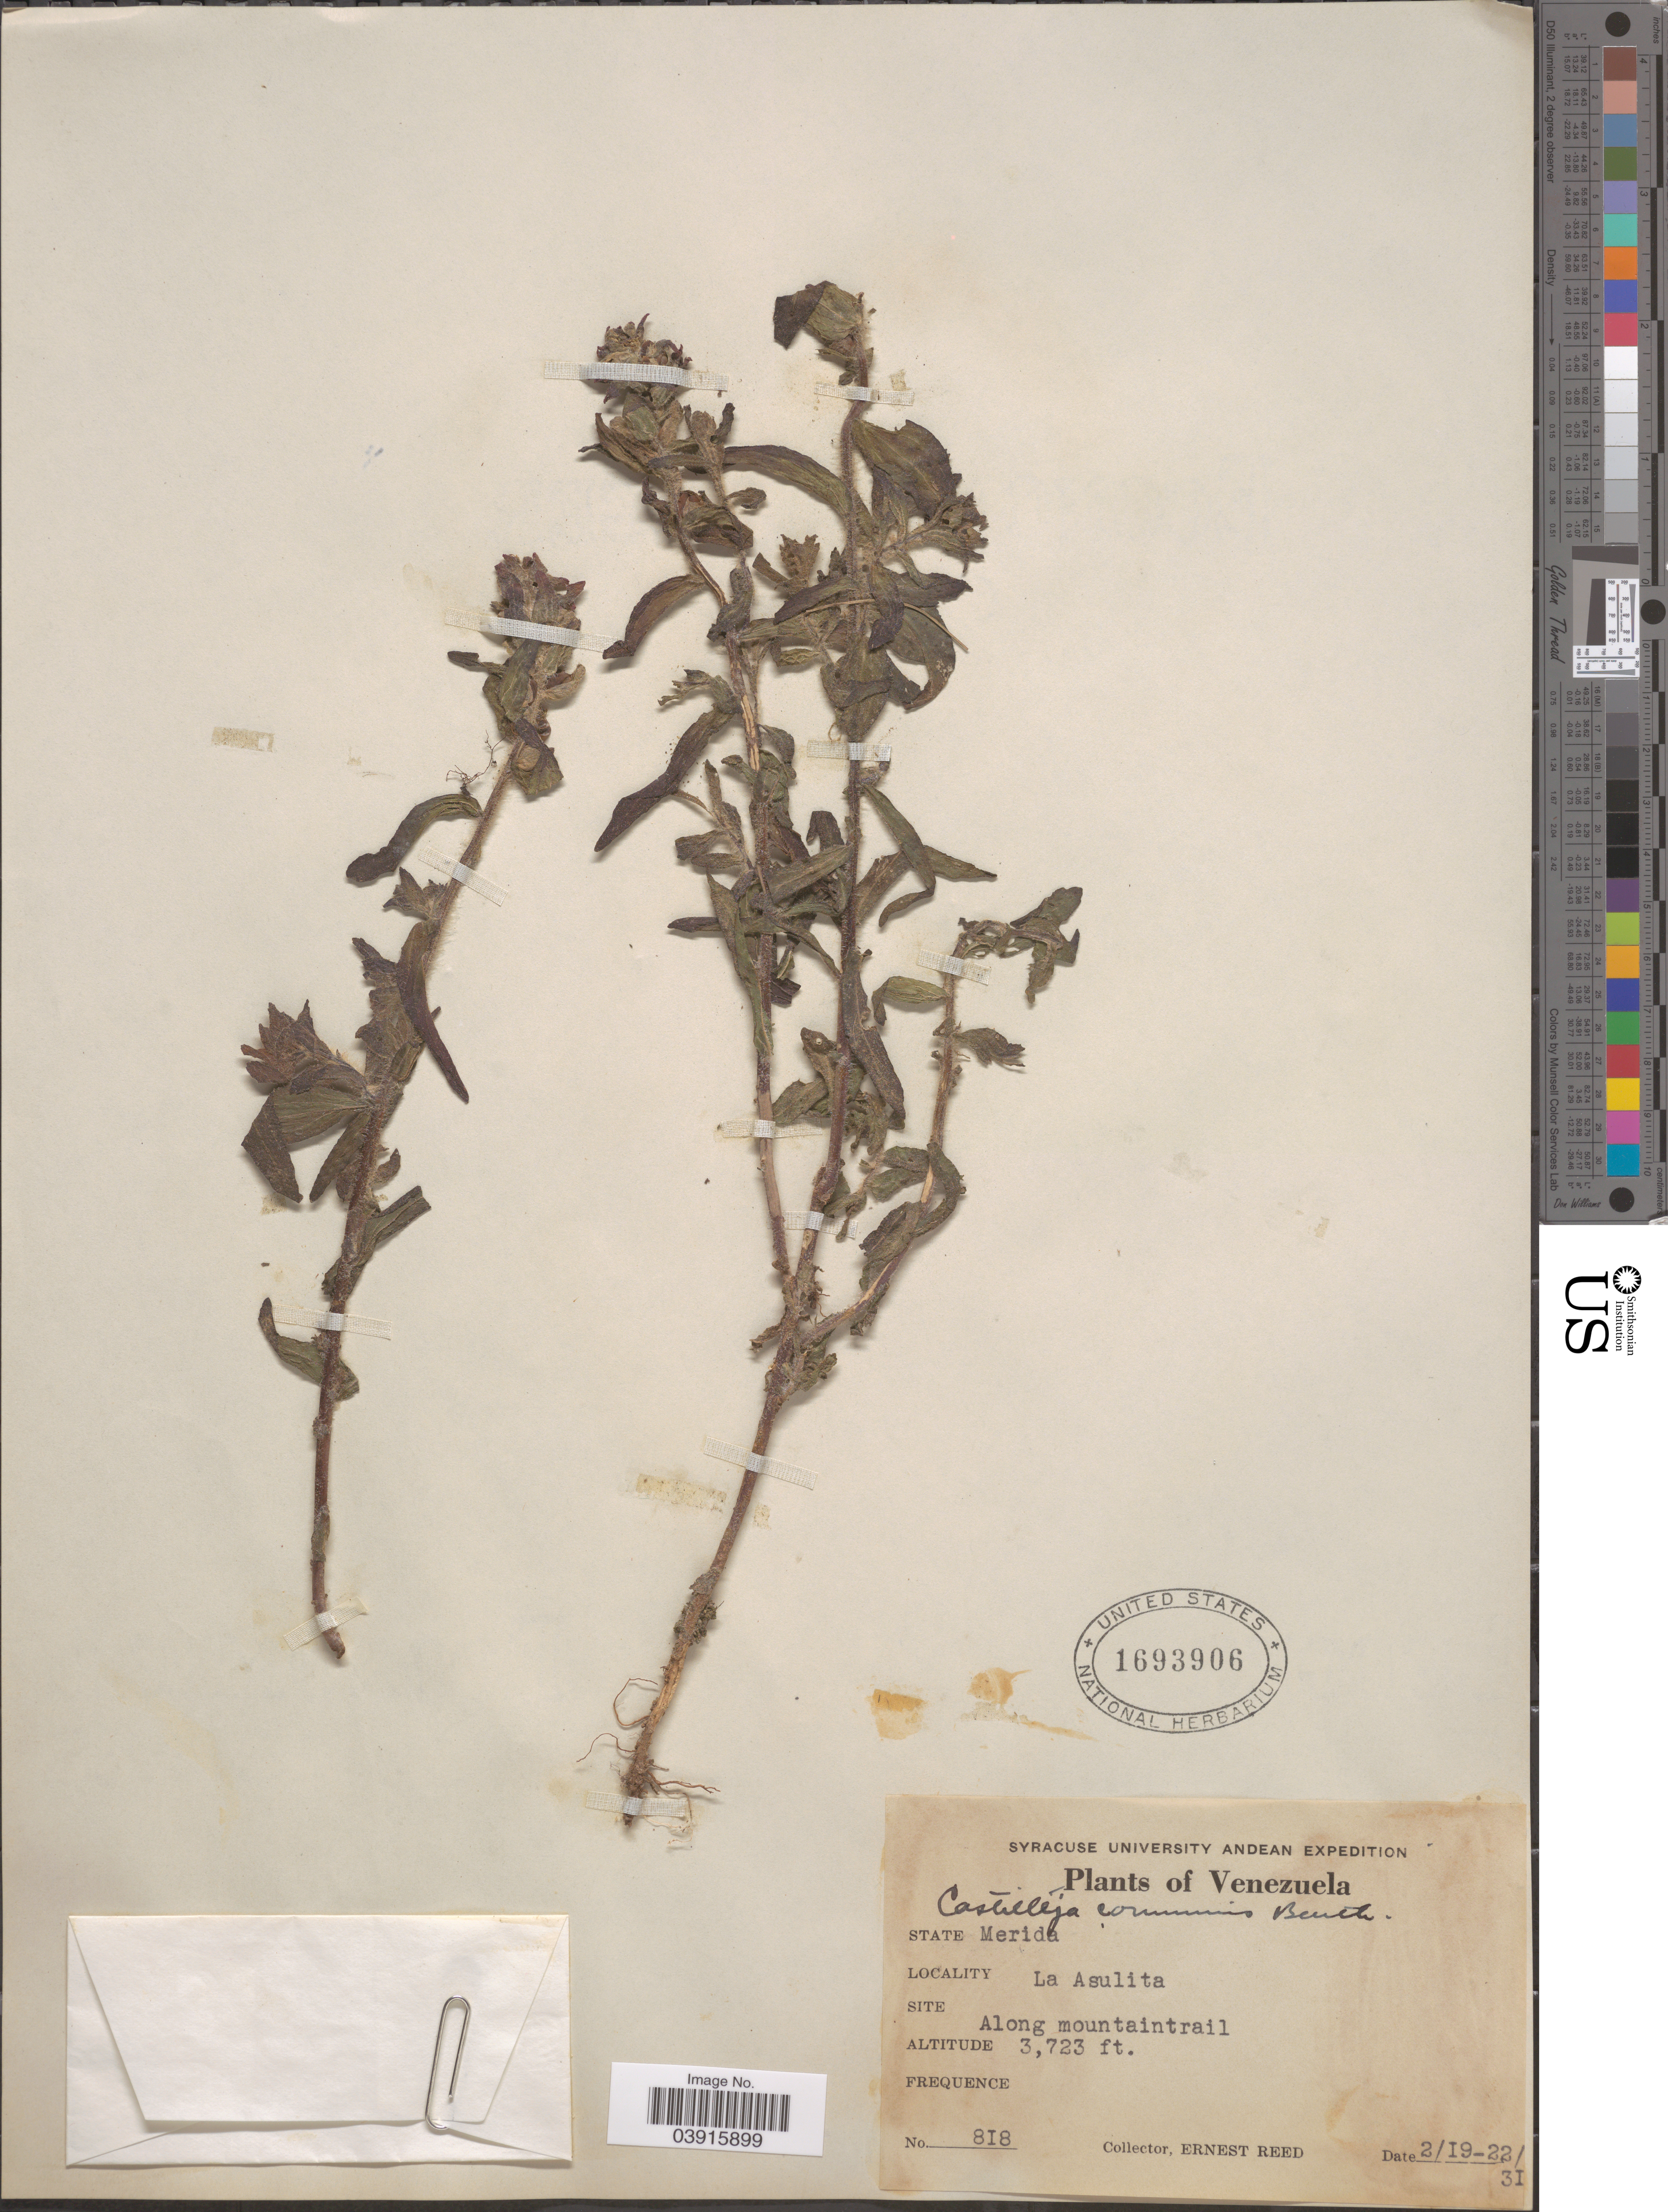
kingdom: Plantae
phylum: Tracheophyta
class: Magnoliopsida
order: Lamiales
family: Orobanchaceae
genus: Castilleja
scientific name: Castilleja arvensis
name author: Schltdl. & Cham.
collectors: E. Reed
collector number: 818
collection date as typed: Transcribed d/m/y: 19/2/31 to 22/2/31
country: Venezuela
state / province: Merida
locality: La Asulita. Site Along mountaintrail.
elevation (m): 1135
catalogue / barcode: US 1693906